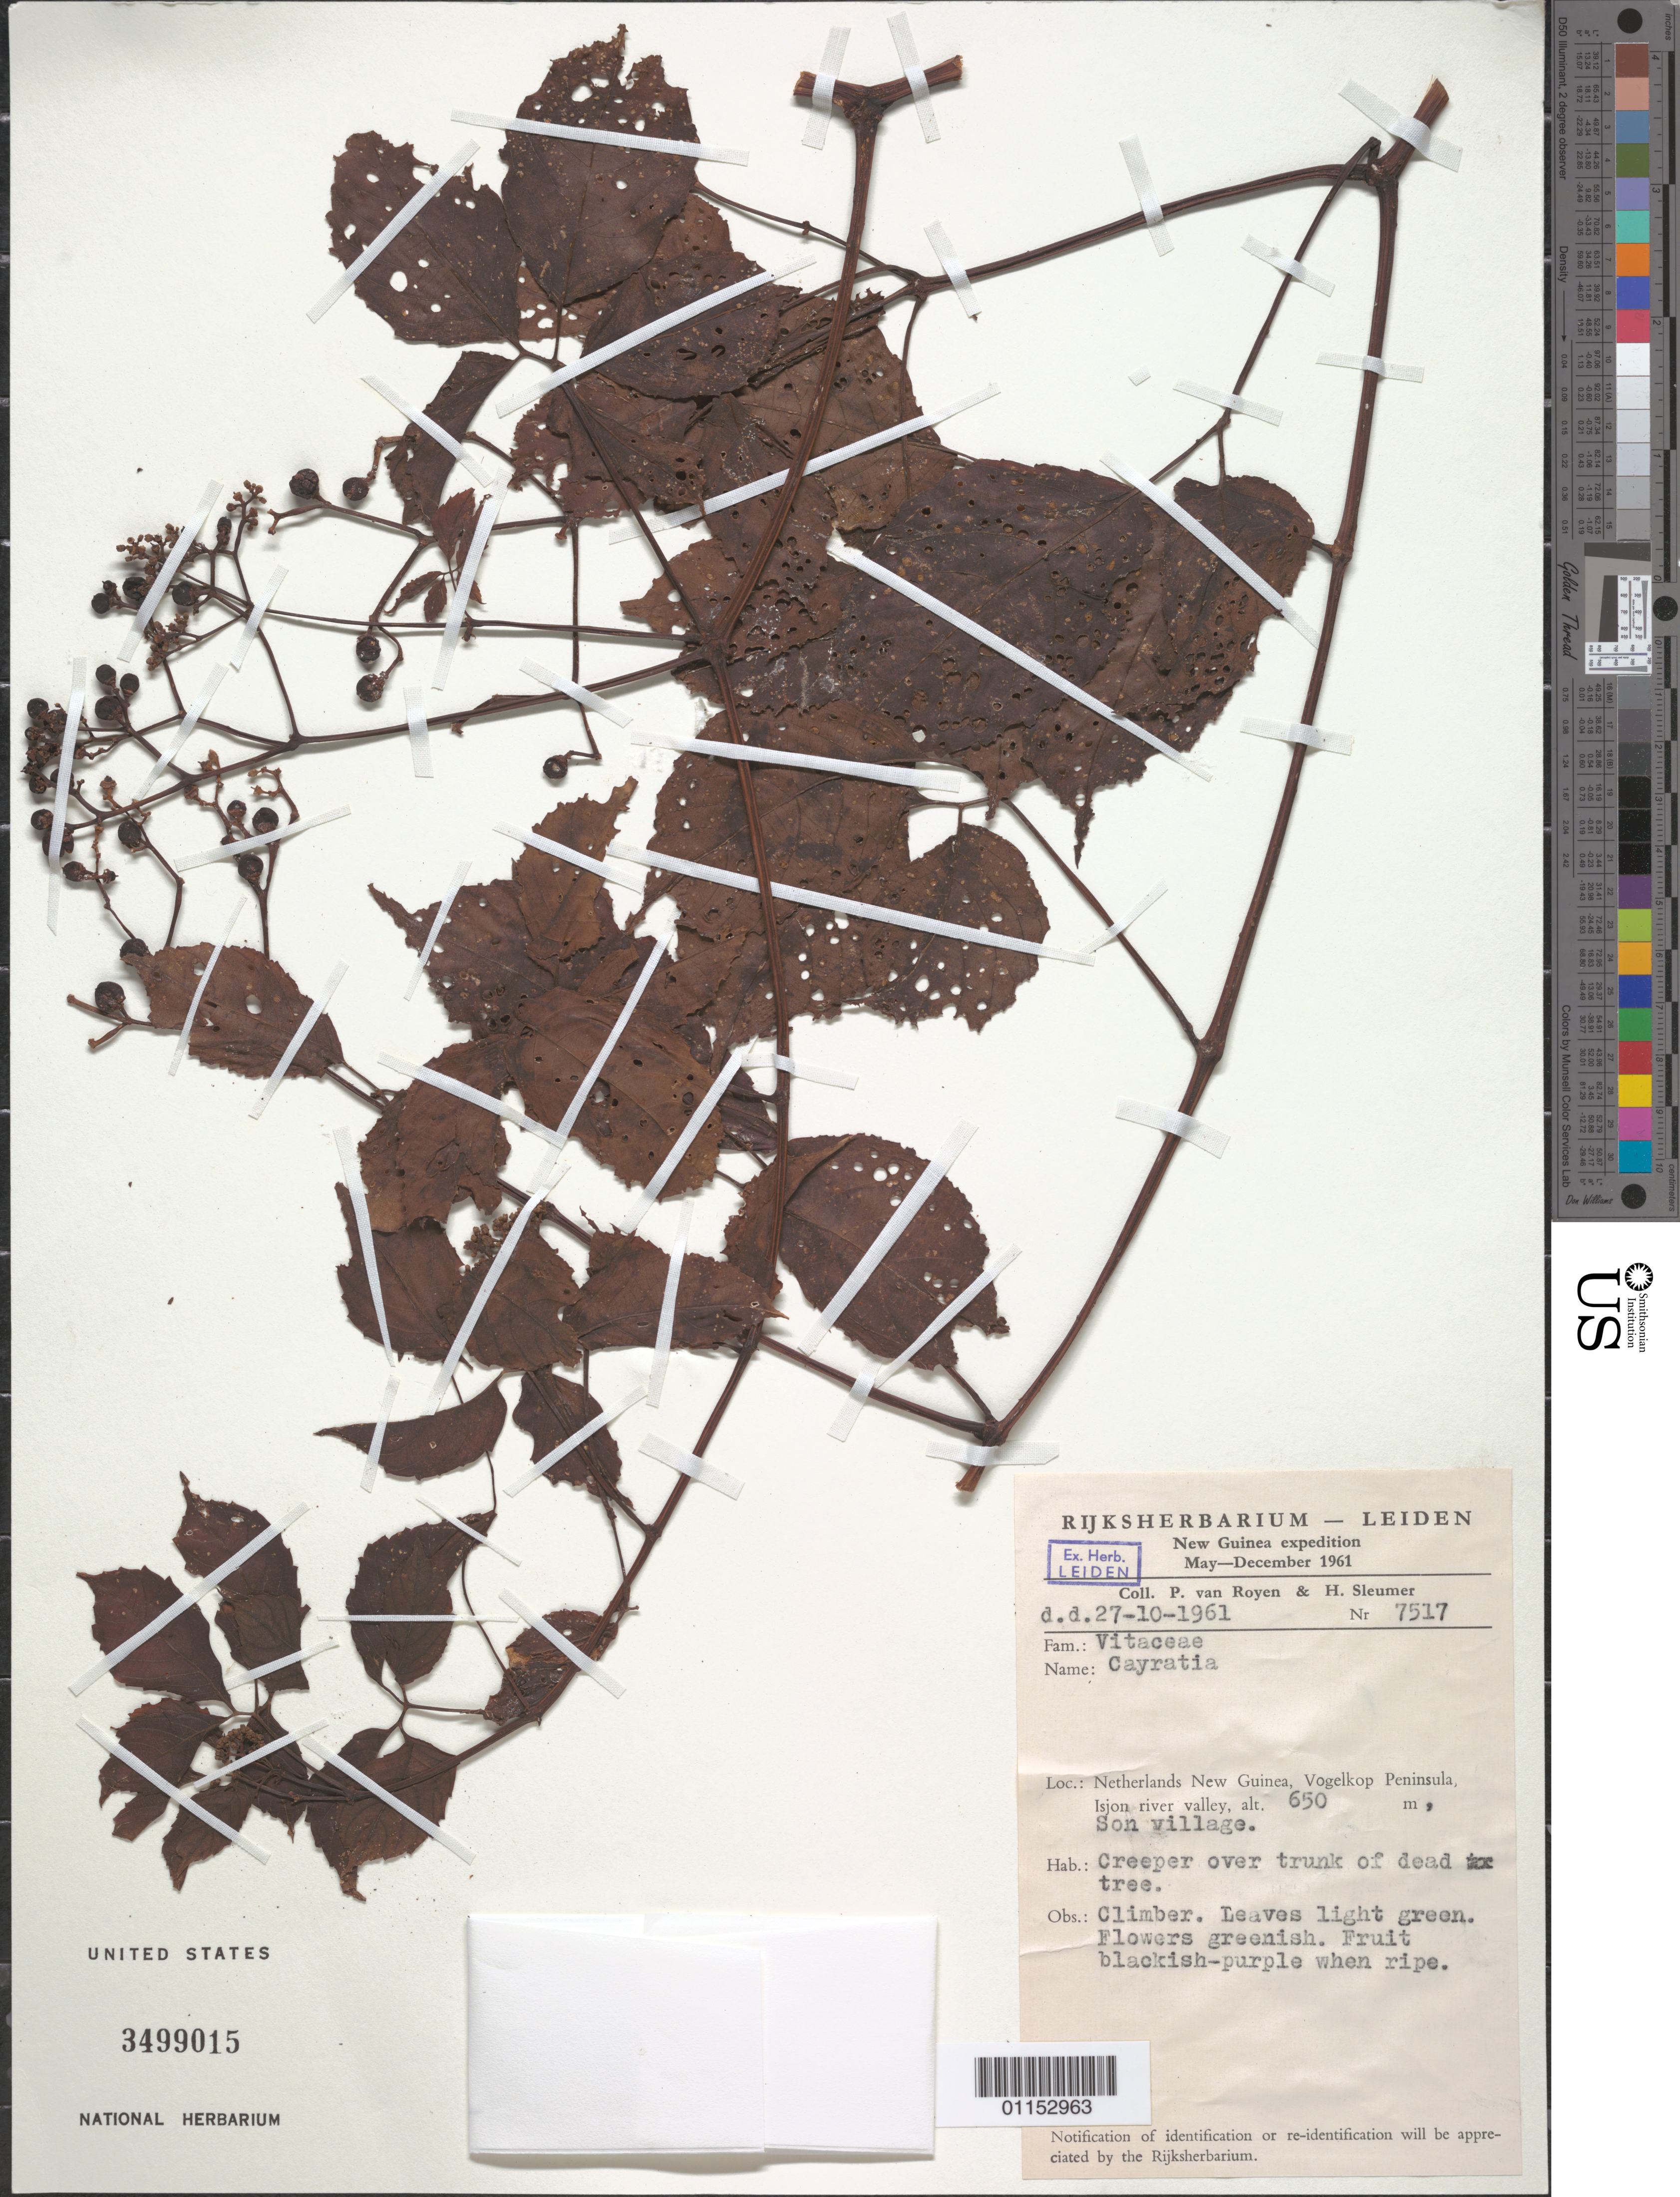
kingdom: Plantae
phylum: Tracheophyta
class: Magnoliopsida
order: Vitales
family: Vitaceae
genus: Cayratia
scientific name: Cayratia sp.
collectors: P. van Royen & H. O. Sleumer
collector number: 7517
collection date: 1961-10-27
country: Indonesia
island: New Guinea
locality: Netherlands New Guinea, Vogelkop Peninsula. Isjon River Valley. Son village.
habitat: Creeper over trunk of dead tree. Climber.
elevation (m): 650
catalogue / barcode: US 3499015